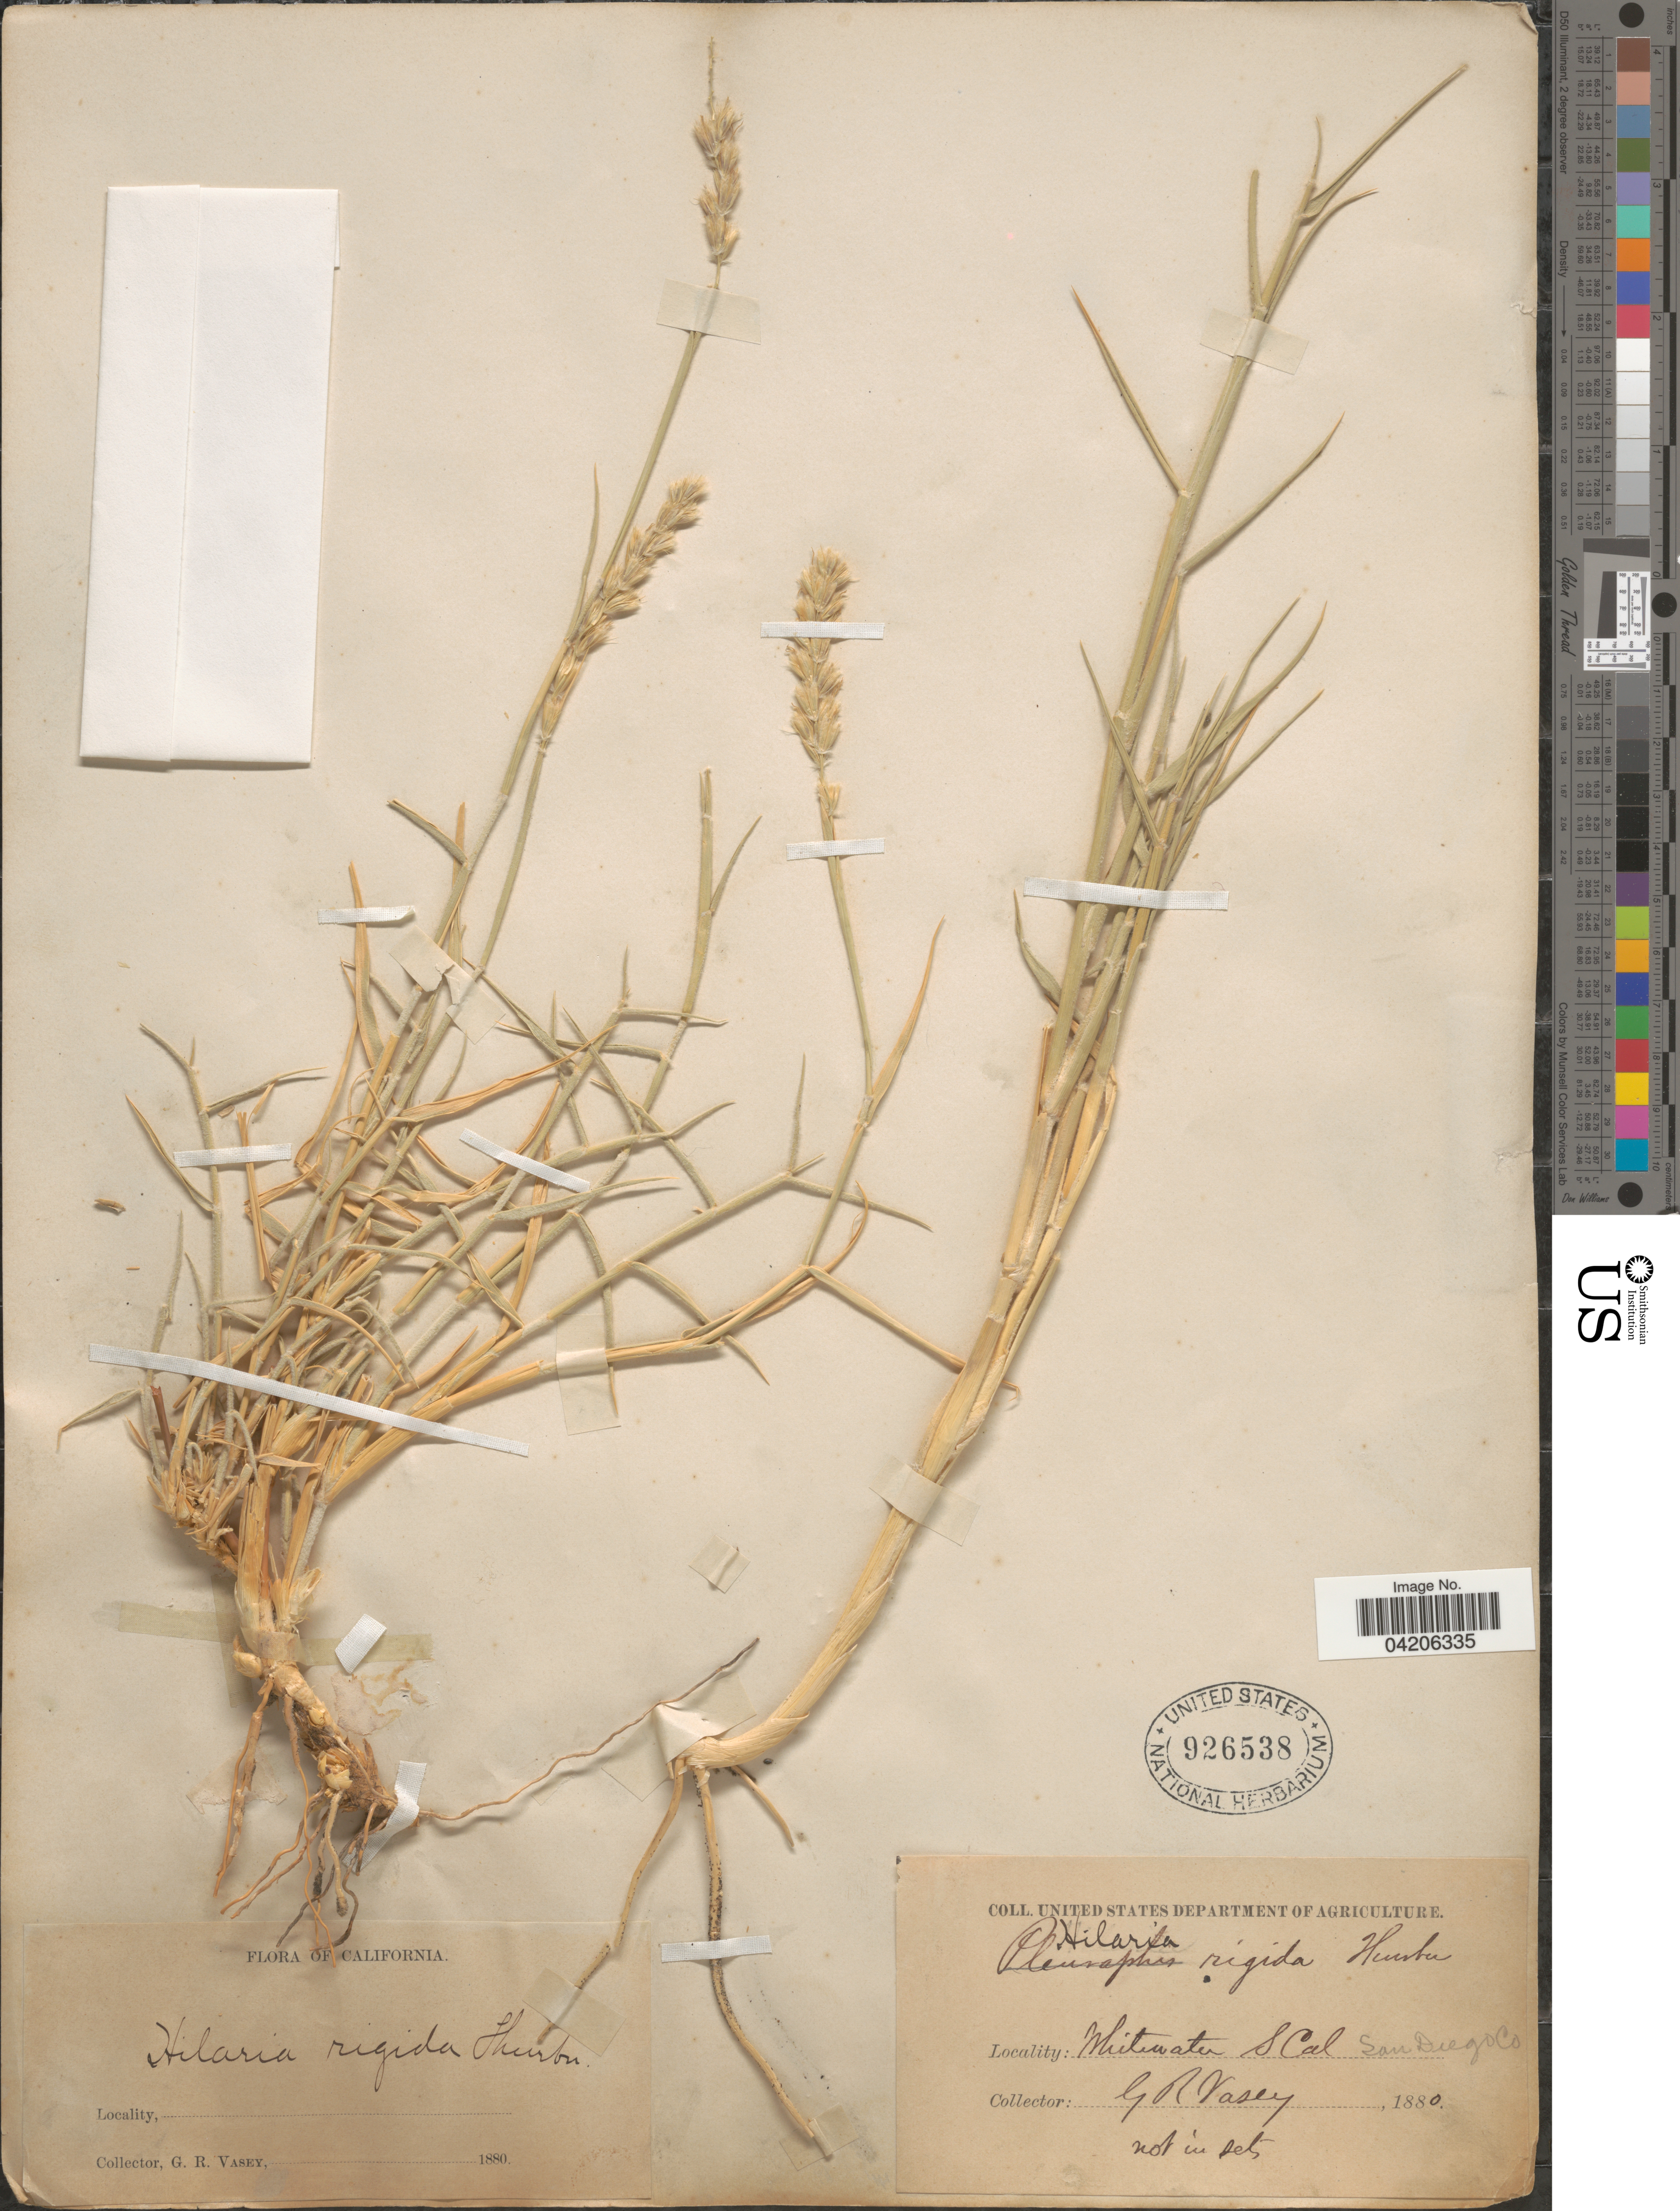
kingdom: Plantae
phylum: Tracheophyta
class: Liliopsida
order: Poales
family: Poaceae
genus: Hilaria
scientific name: Hilaria rigida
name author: (Thurb.) Benth. ex Scribn.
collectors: G. R. Vasey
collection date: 1880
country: United States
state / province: California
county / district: San Diego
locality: Whitewater S Cal San Diego Co.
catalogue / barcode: US 926538